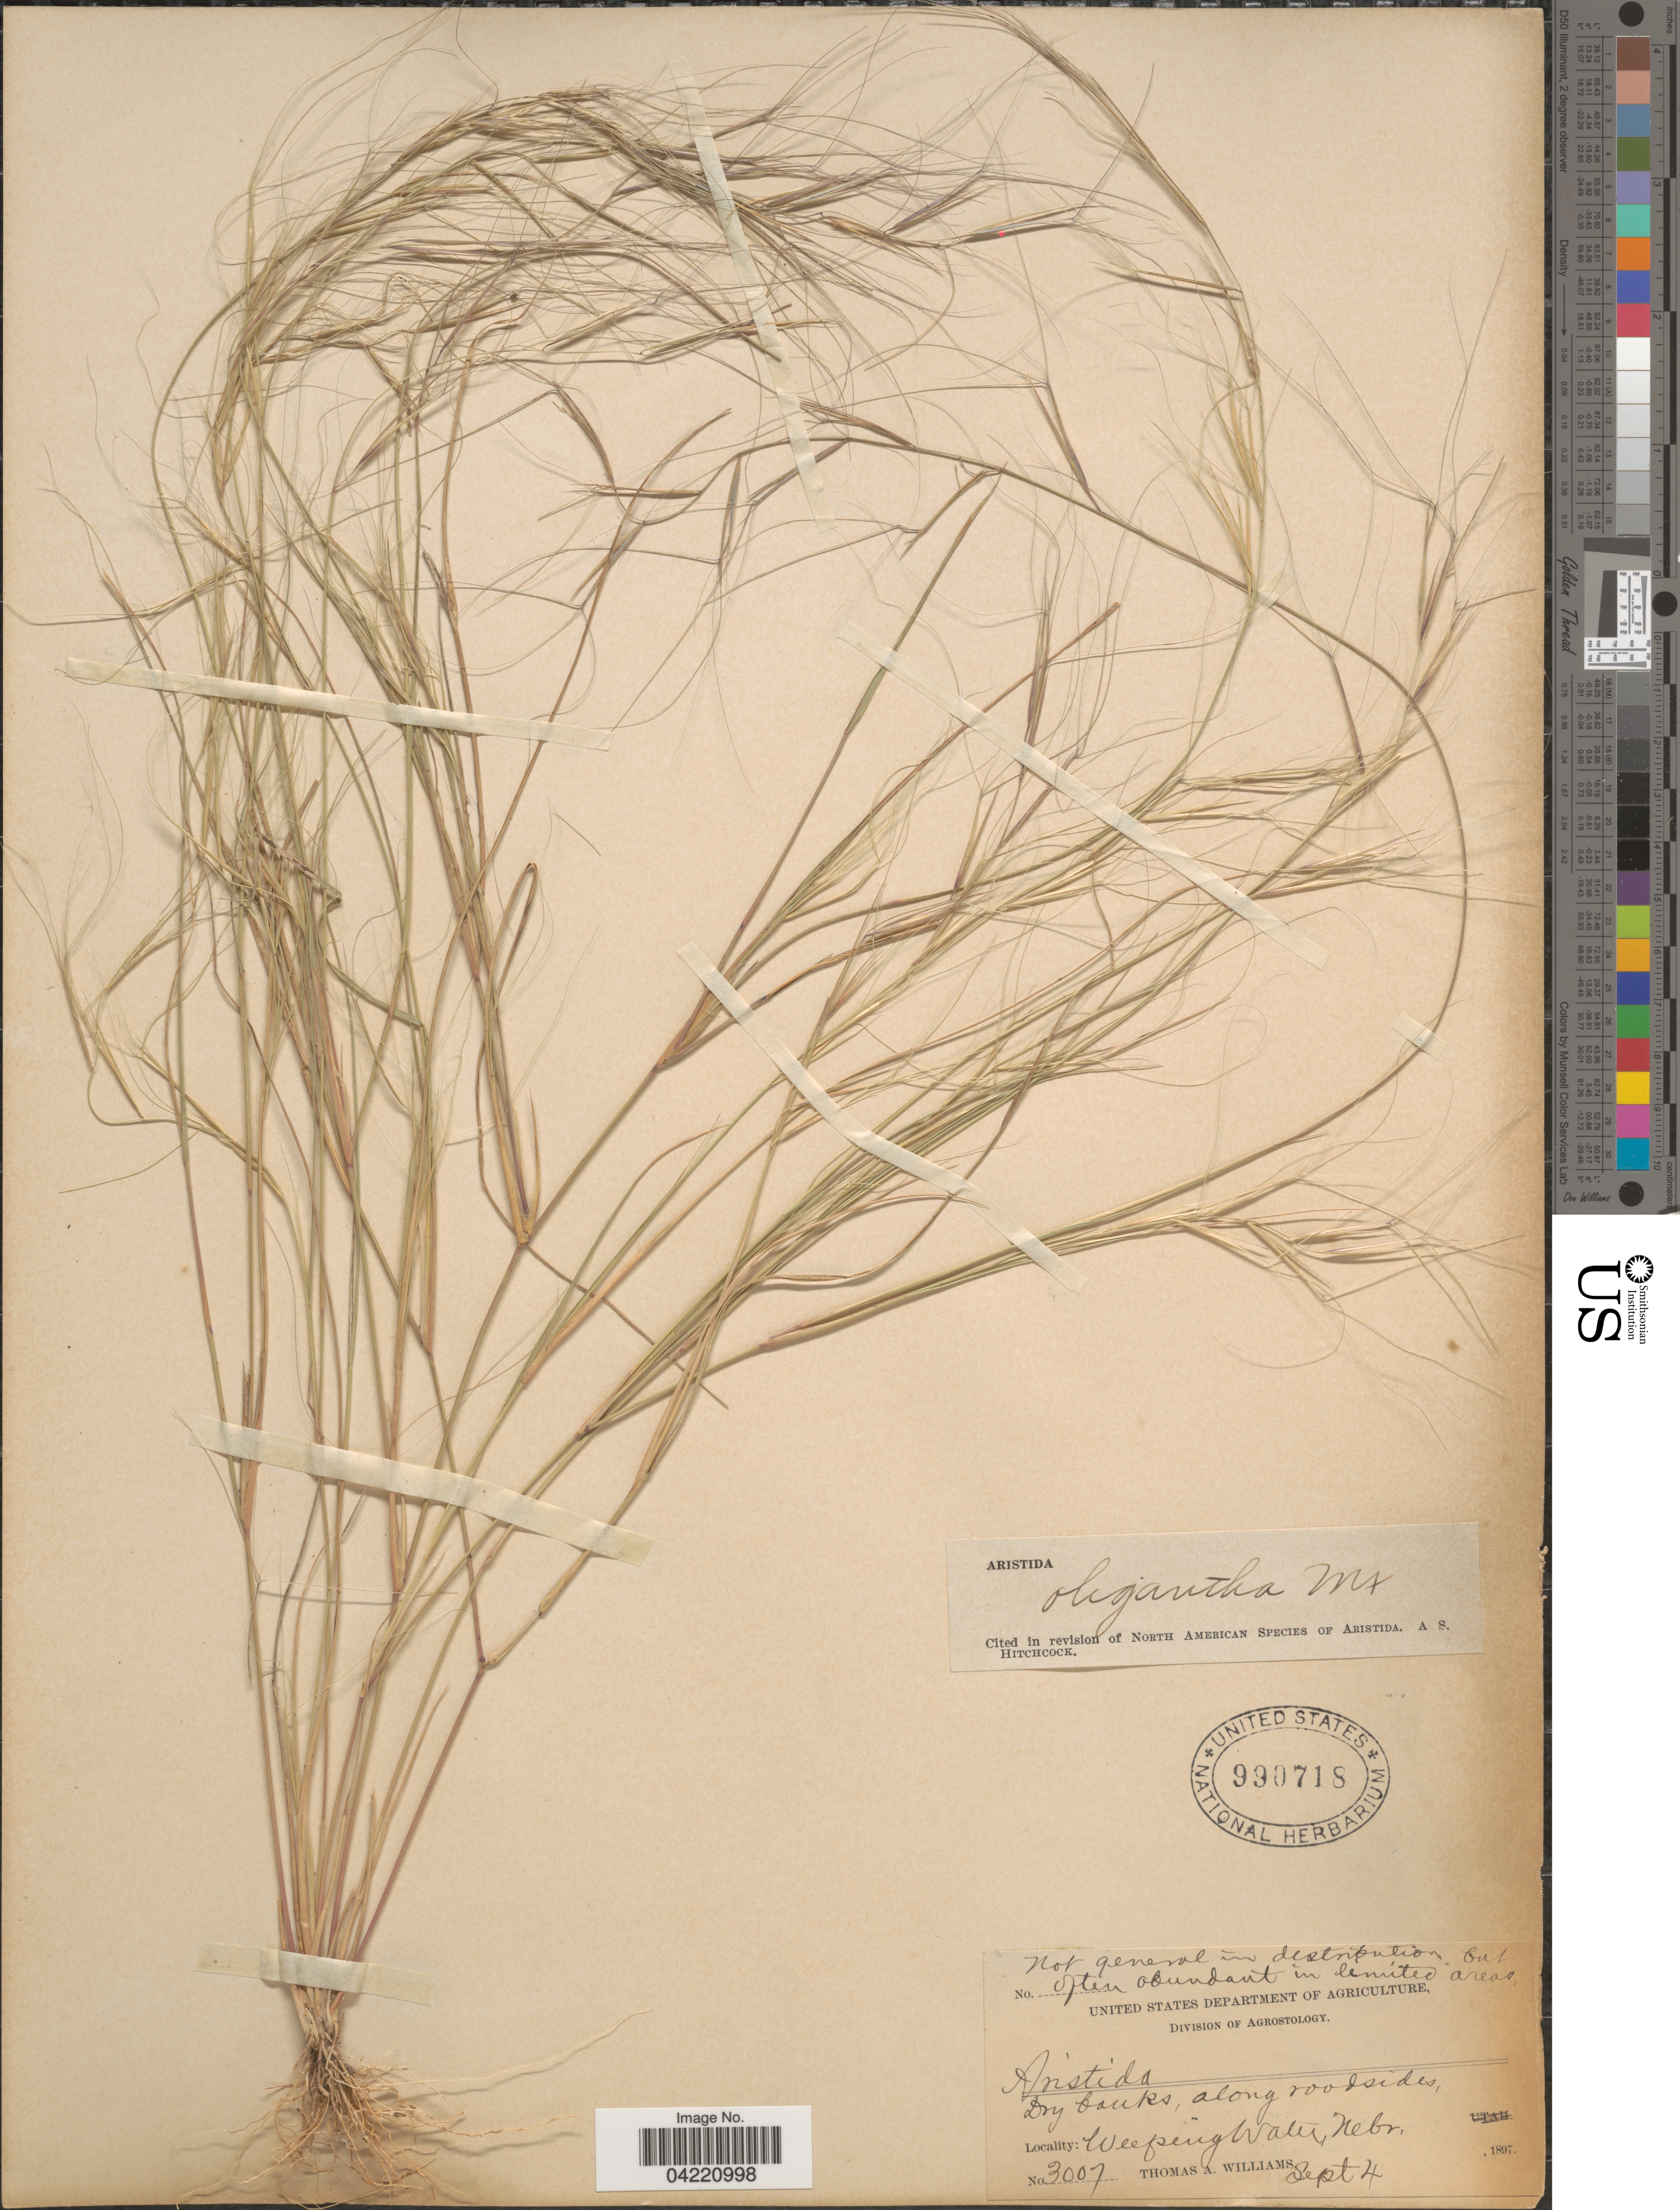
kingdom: Plantae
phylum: Tracheophyta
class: Liliopsida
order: Poales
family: Poaceae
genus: Aristida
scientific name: Aristida oligantha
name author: Michx.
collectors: T. A. Williams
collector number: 3007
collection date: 1897-09-04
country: United States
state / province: Nebraska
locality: Dry banks, along roadsides, Weeping Water.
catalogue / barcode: US 990718